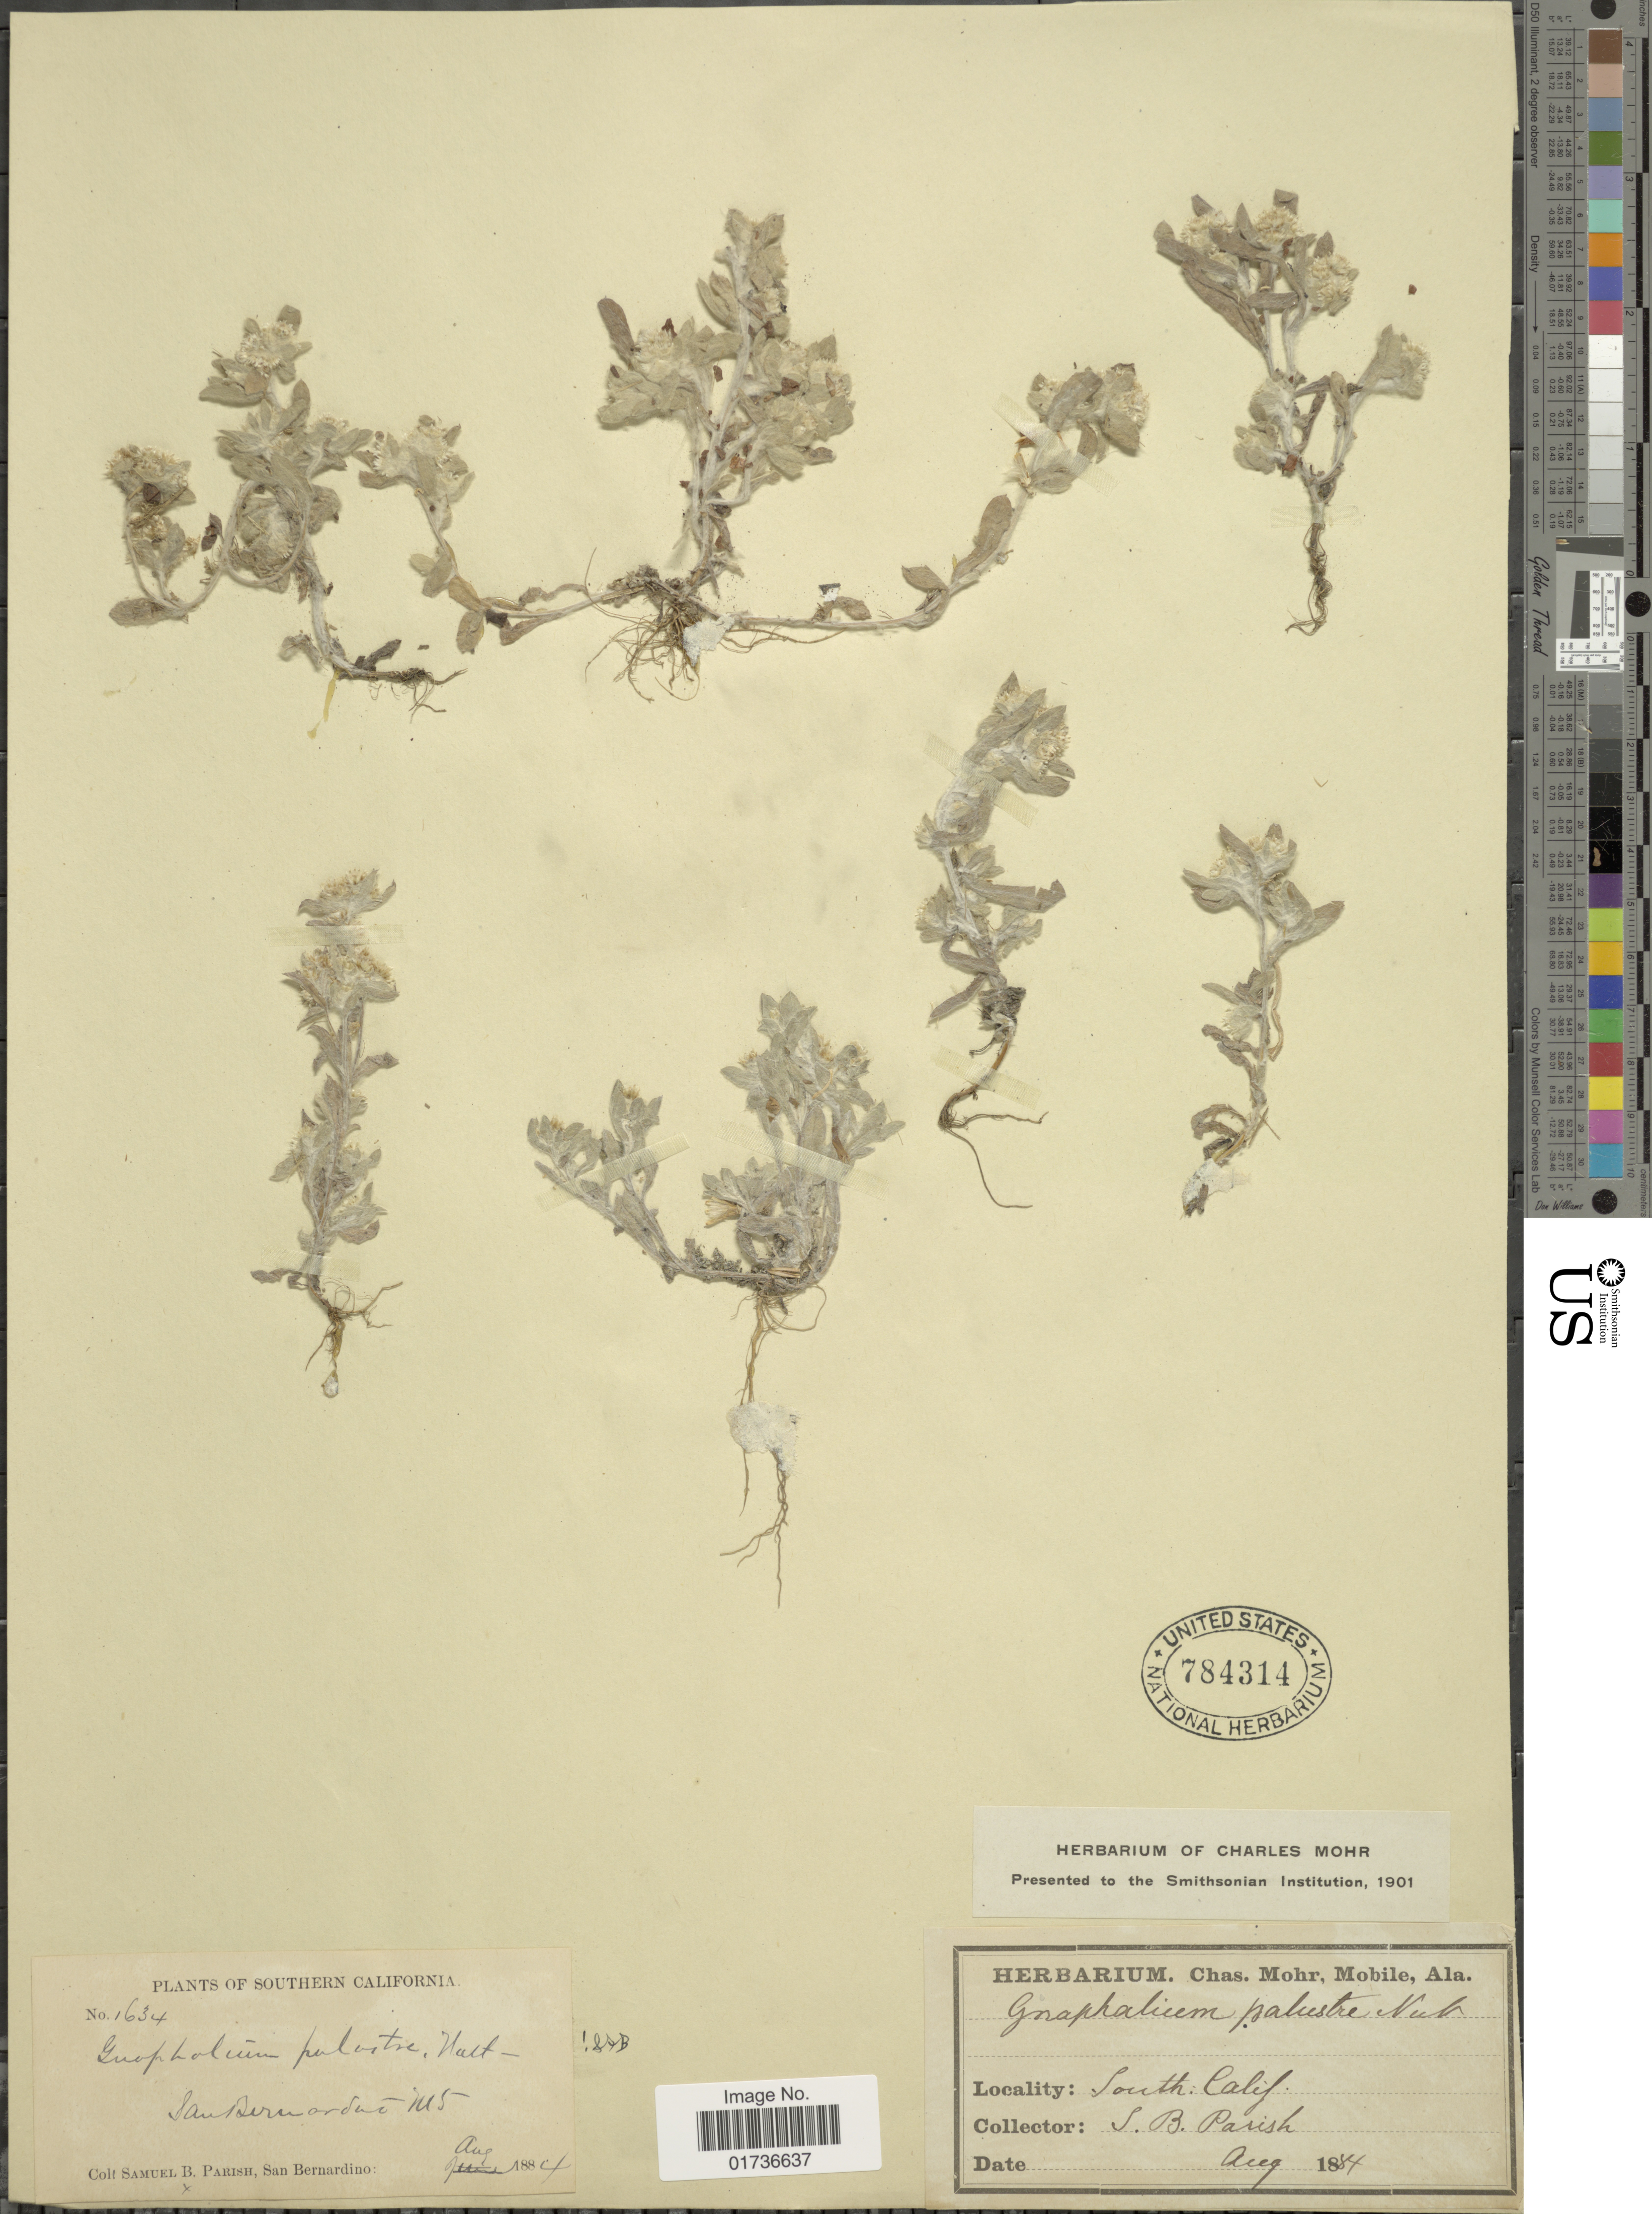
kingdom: Plantae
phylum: Tracheophyta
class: Magnoliopsida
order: Asterales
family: Asteraceae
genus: Gnaphalium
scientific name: Gnaphalium palustre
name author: Nutt.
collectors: S. B. Parish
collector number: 1634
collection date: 1884-08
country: United States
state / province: California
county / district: San Bernardino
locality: Southern California, San Bernardino Mts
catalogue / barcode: US 784314